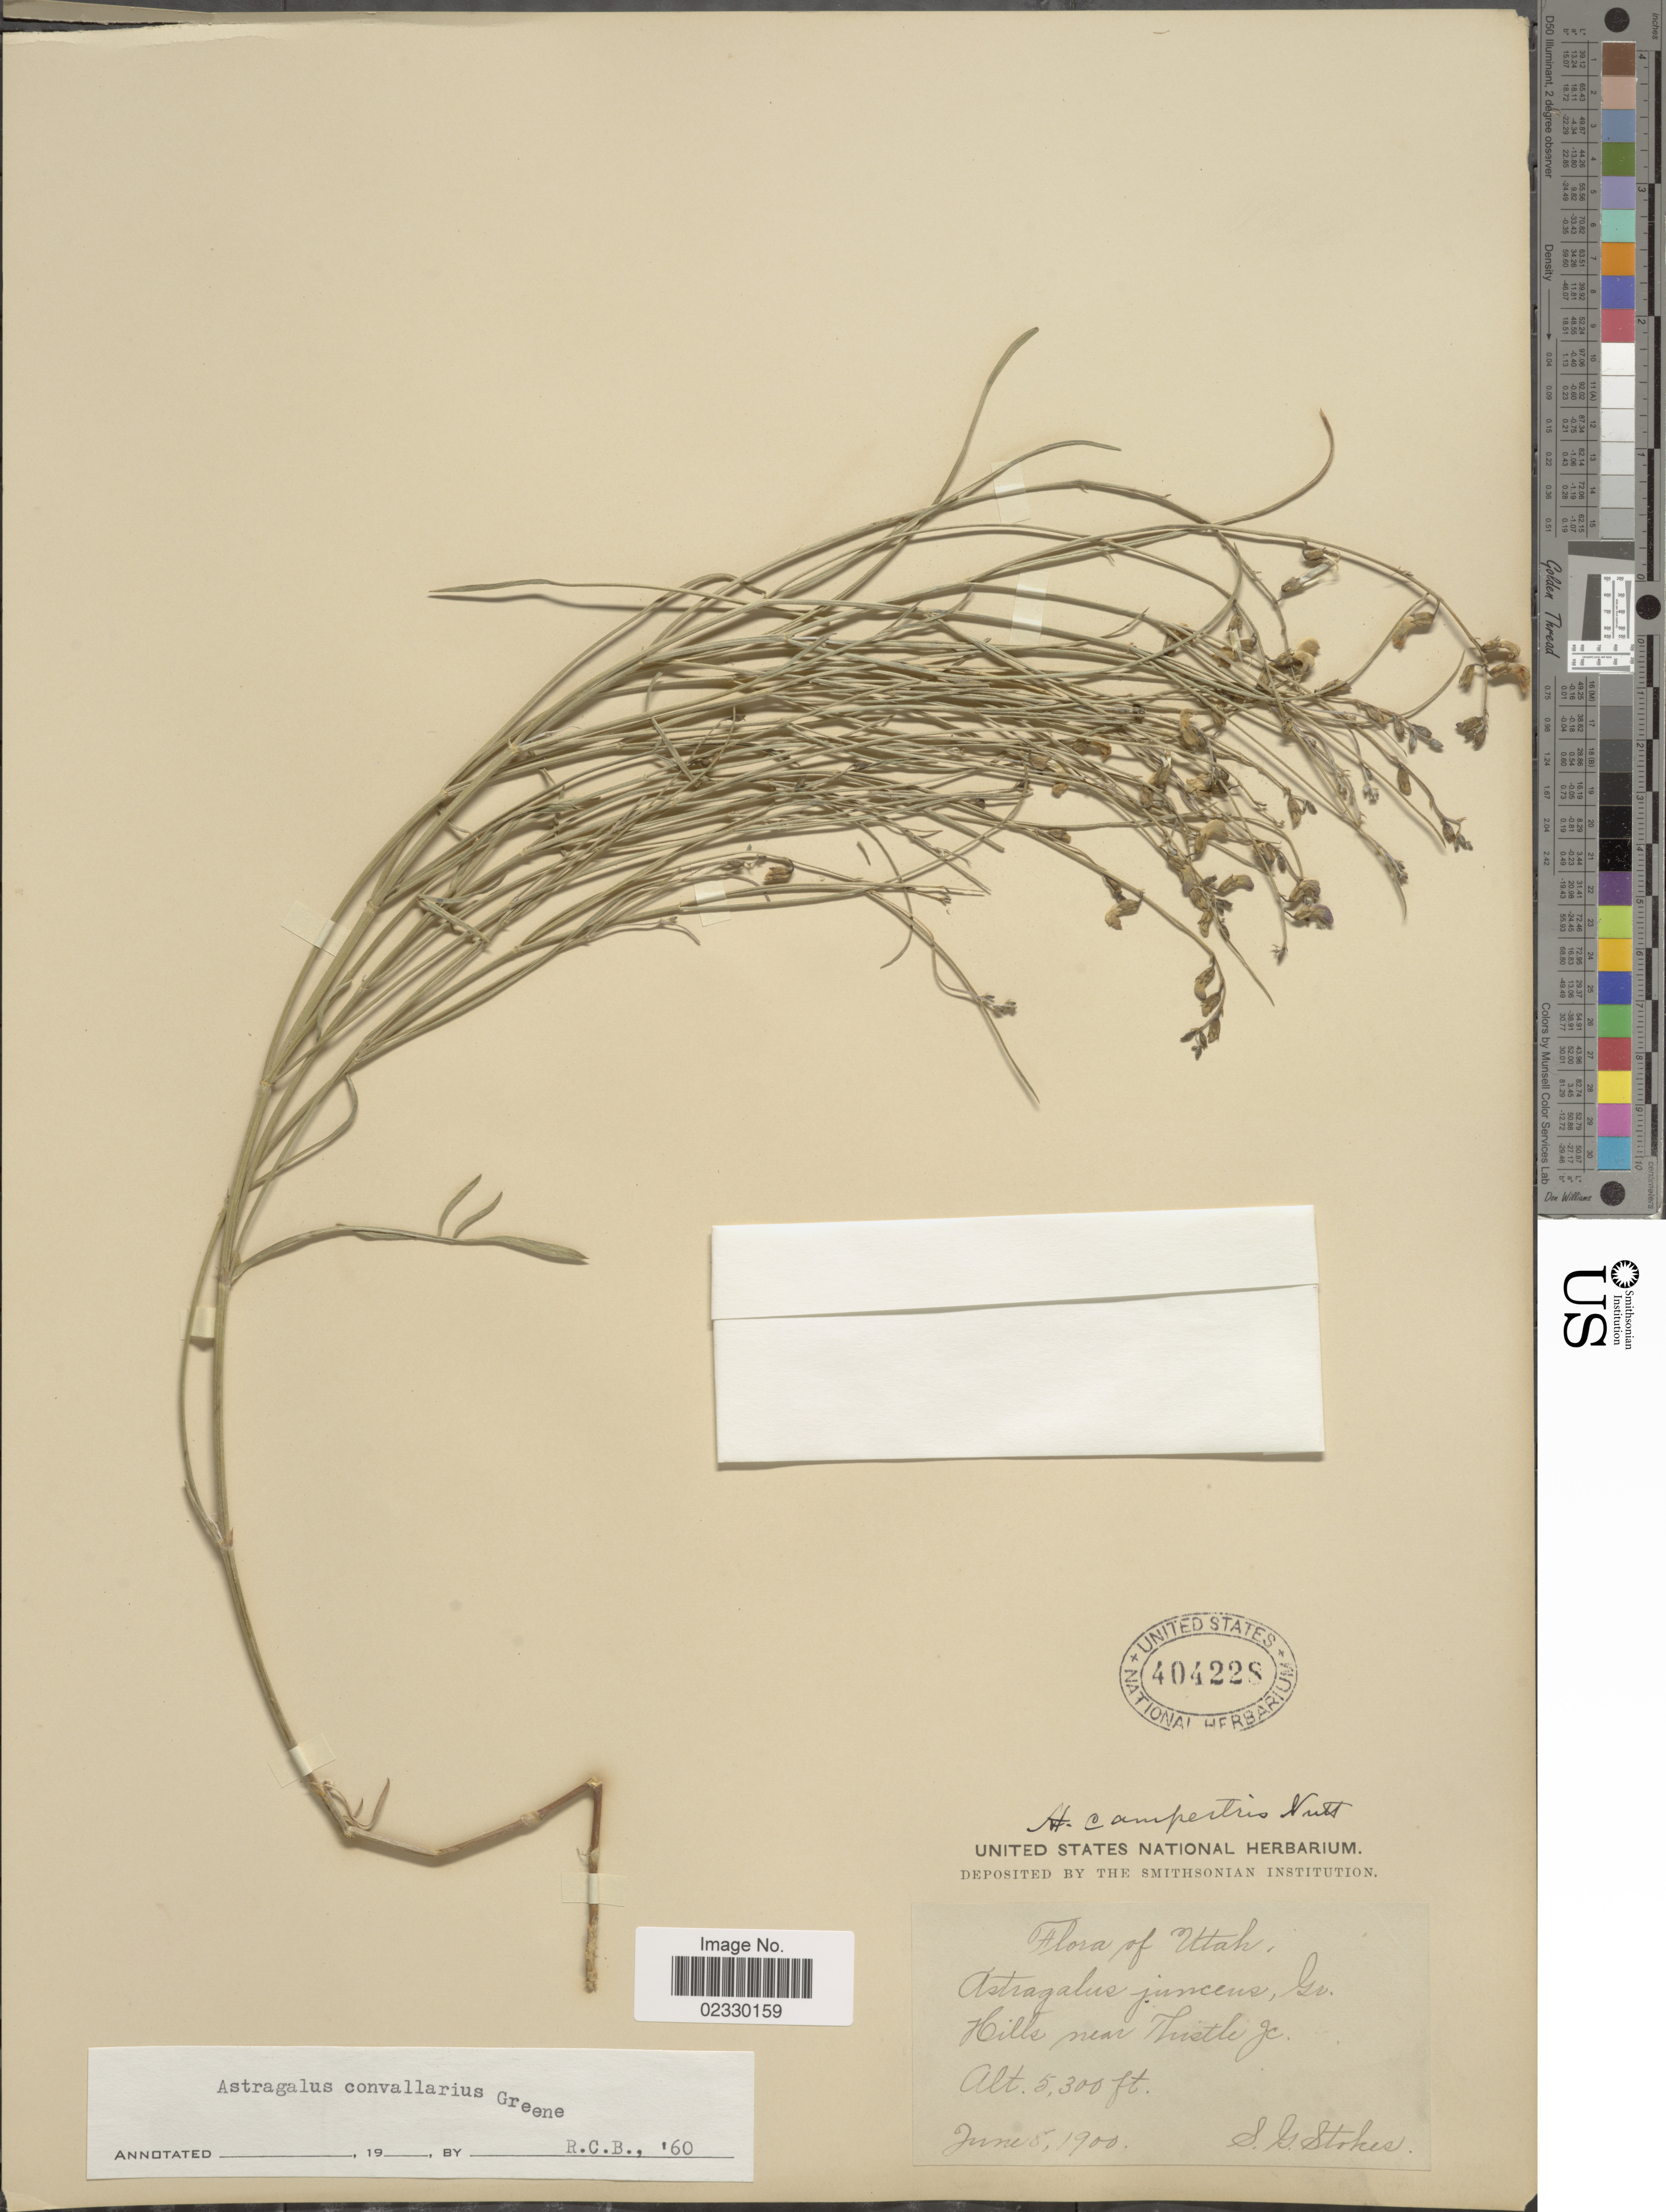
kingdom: Plantae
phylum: Tracheophyta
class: Magnoliopsida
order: Fabales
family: Fabaceae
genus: Astragalus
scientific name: Astragalus convallarius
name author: Greene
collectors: S. G. Stokes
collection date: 1900-06-08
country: United States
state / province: Utah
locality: Hills near Thistle Jc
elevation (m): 1615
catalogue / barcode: US 404228